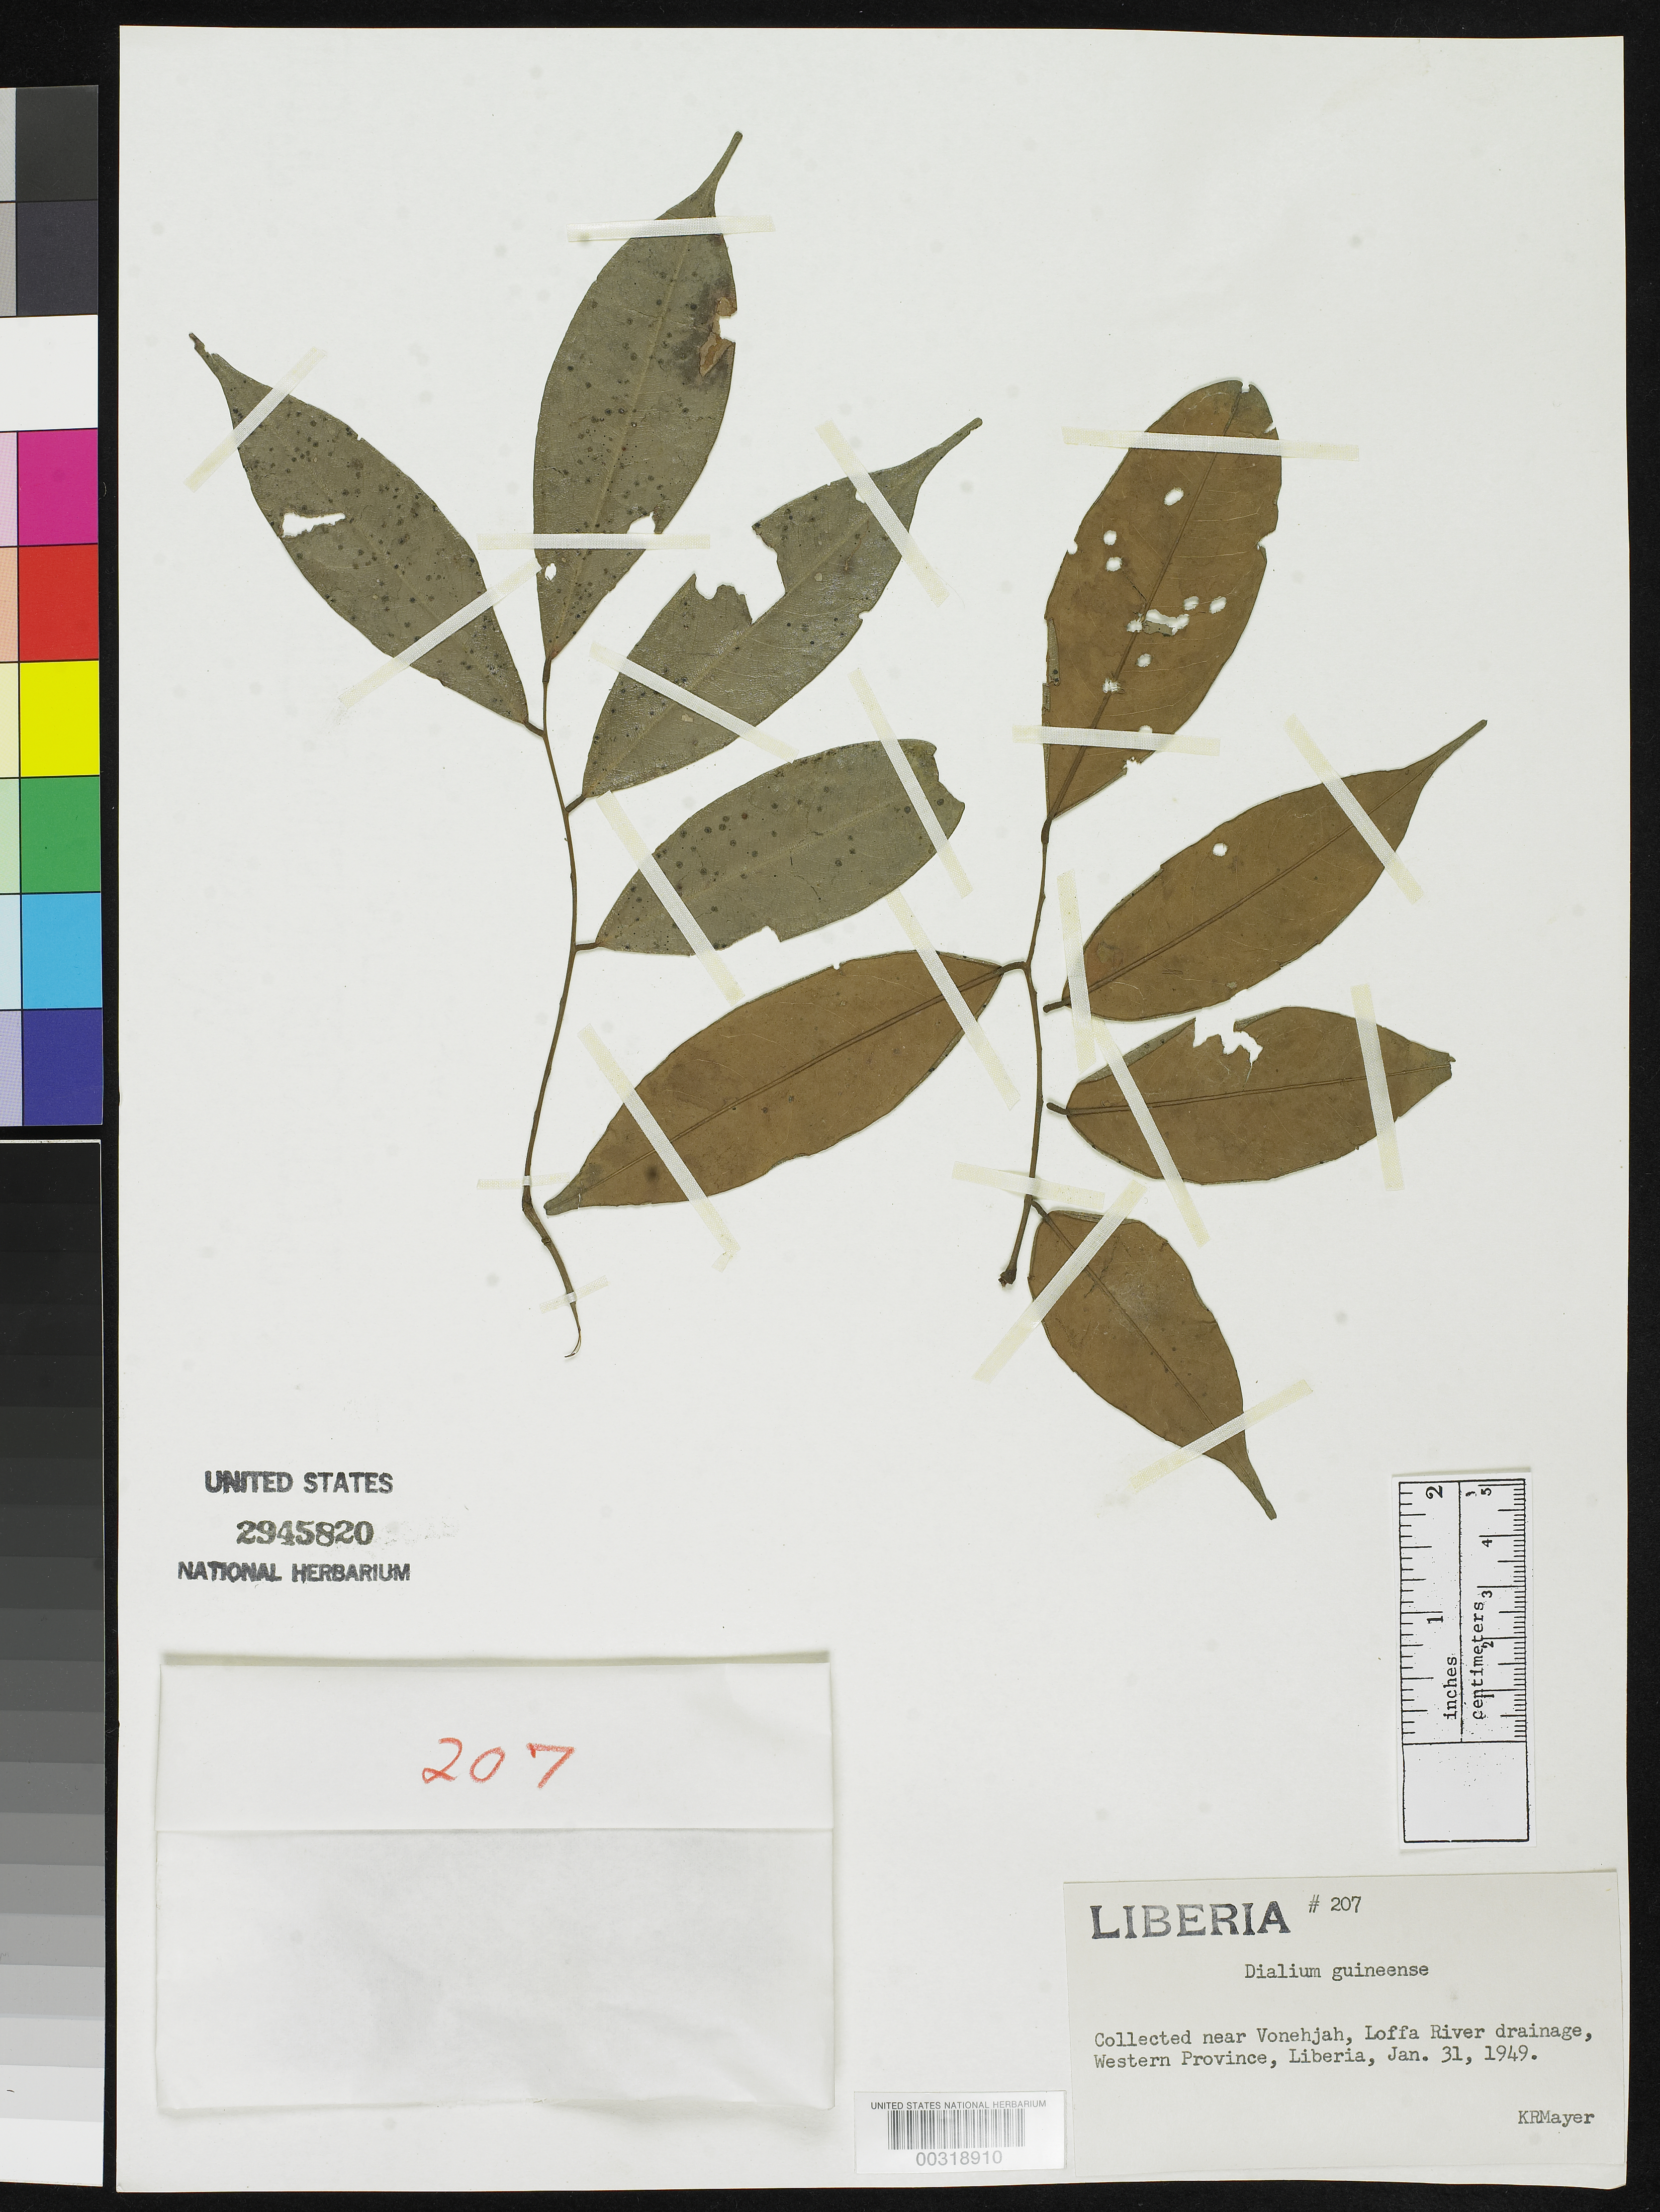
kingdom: Plantae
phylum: Tracheophyta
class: Magnoliopsida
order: Fabales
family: Fabaceae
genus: Dialium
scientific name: Dialium guianense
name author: (Aubl.) Sandwith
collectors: K. R. Mayer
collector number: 207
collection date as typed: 31 Jan 1949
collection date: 1949-01-31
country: Liberia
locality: Near vonehjah, loffa river drainage, western prov.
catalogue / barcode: US 2945820